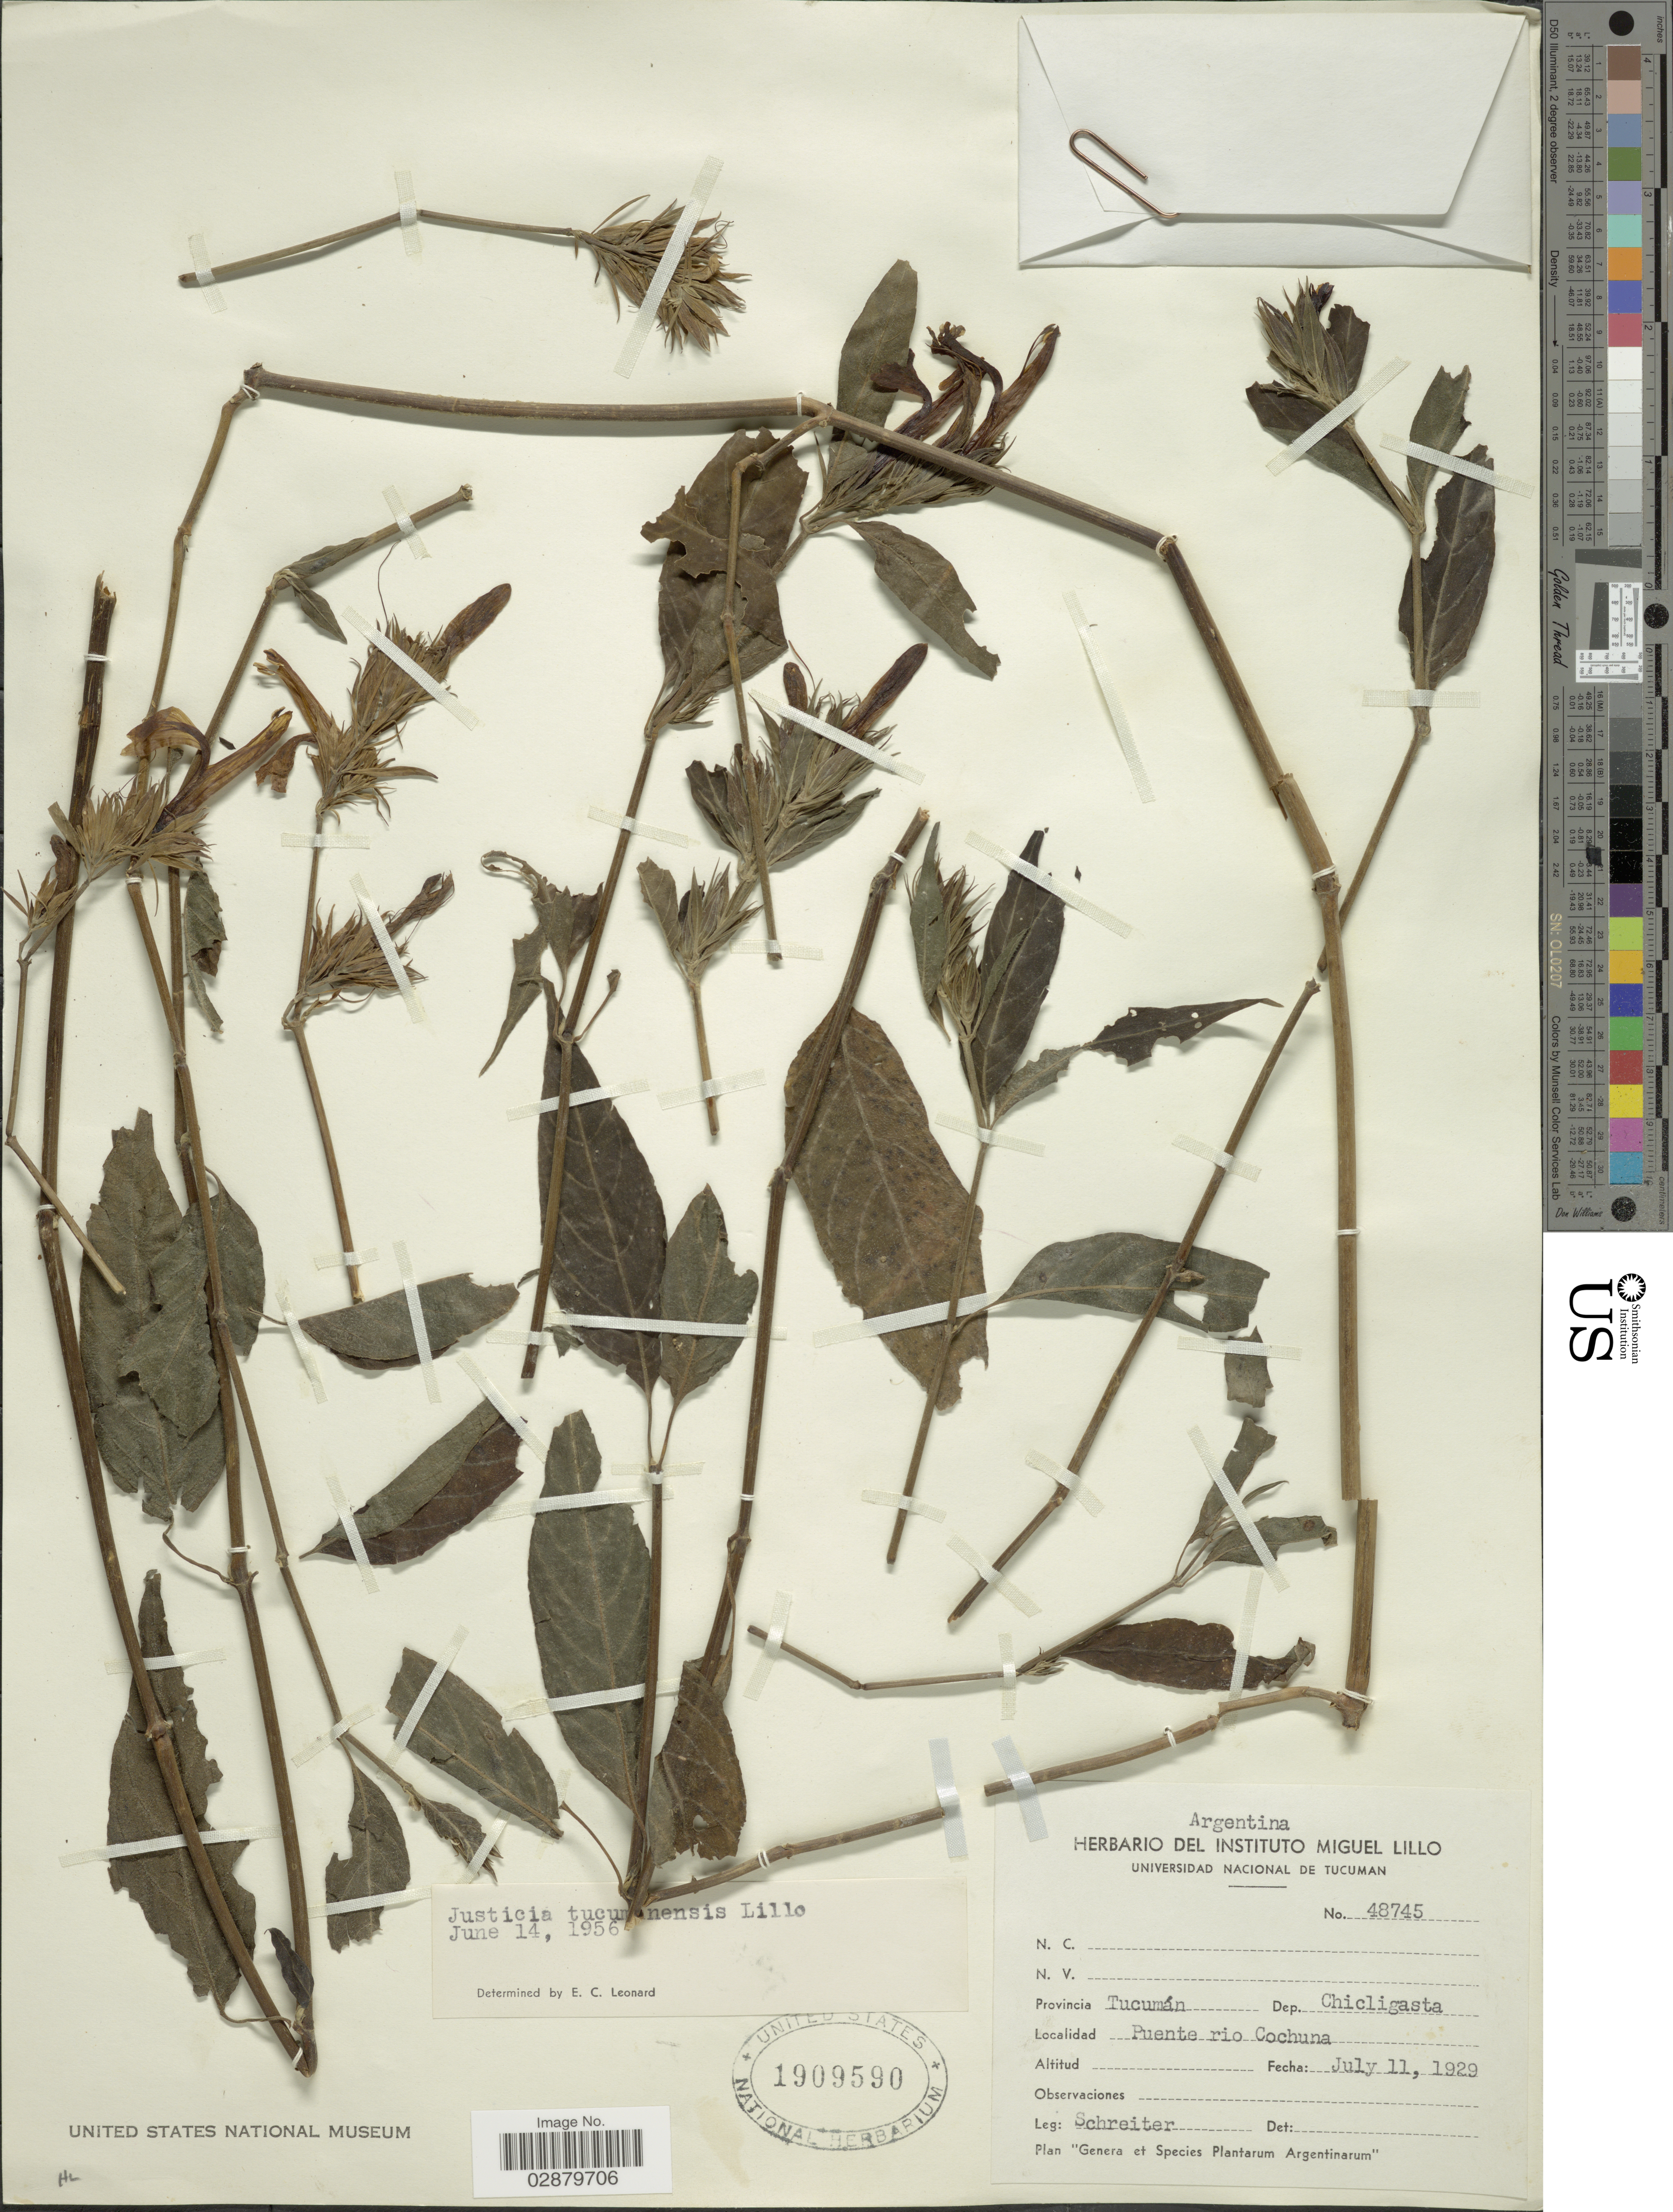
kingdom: Plantae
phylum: Tracheophyta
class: Magnoliopsida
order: Lamiales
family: Acanthaceae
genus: Justicia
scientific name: Justicia mandonii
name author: (Lindau) Wassh. & C. Ezcurra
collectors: -. Schreiter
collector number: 48745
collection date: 1929-07-11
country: Argentina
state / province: Tucuman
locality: Dep. Chicligasta. Puente rio Cochuna.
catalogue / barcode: US 1909590